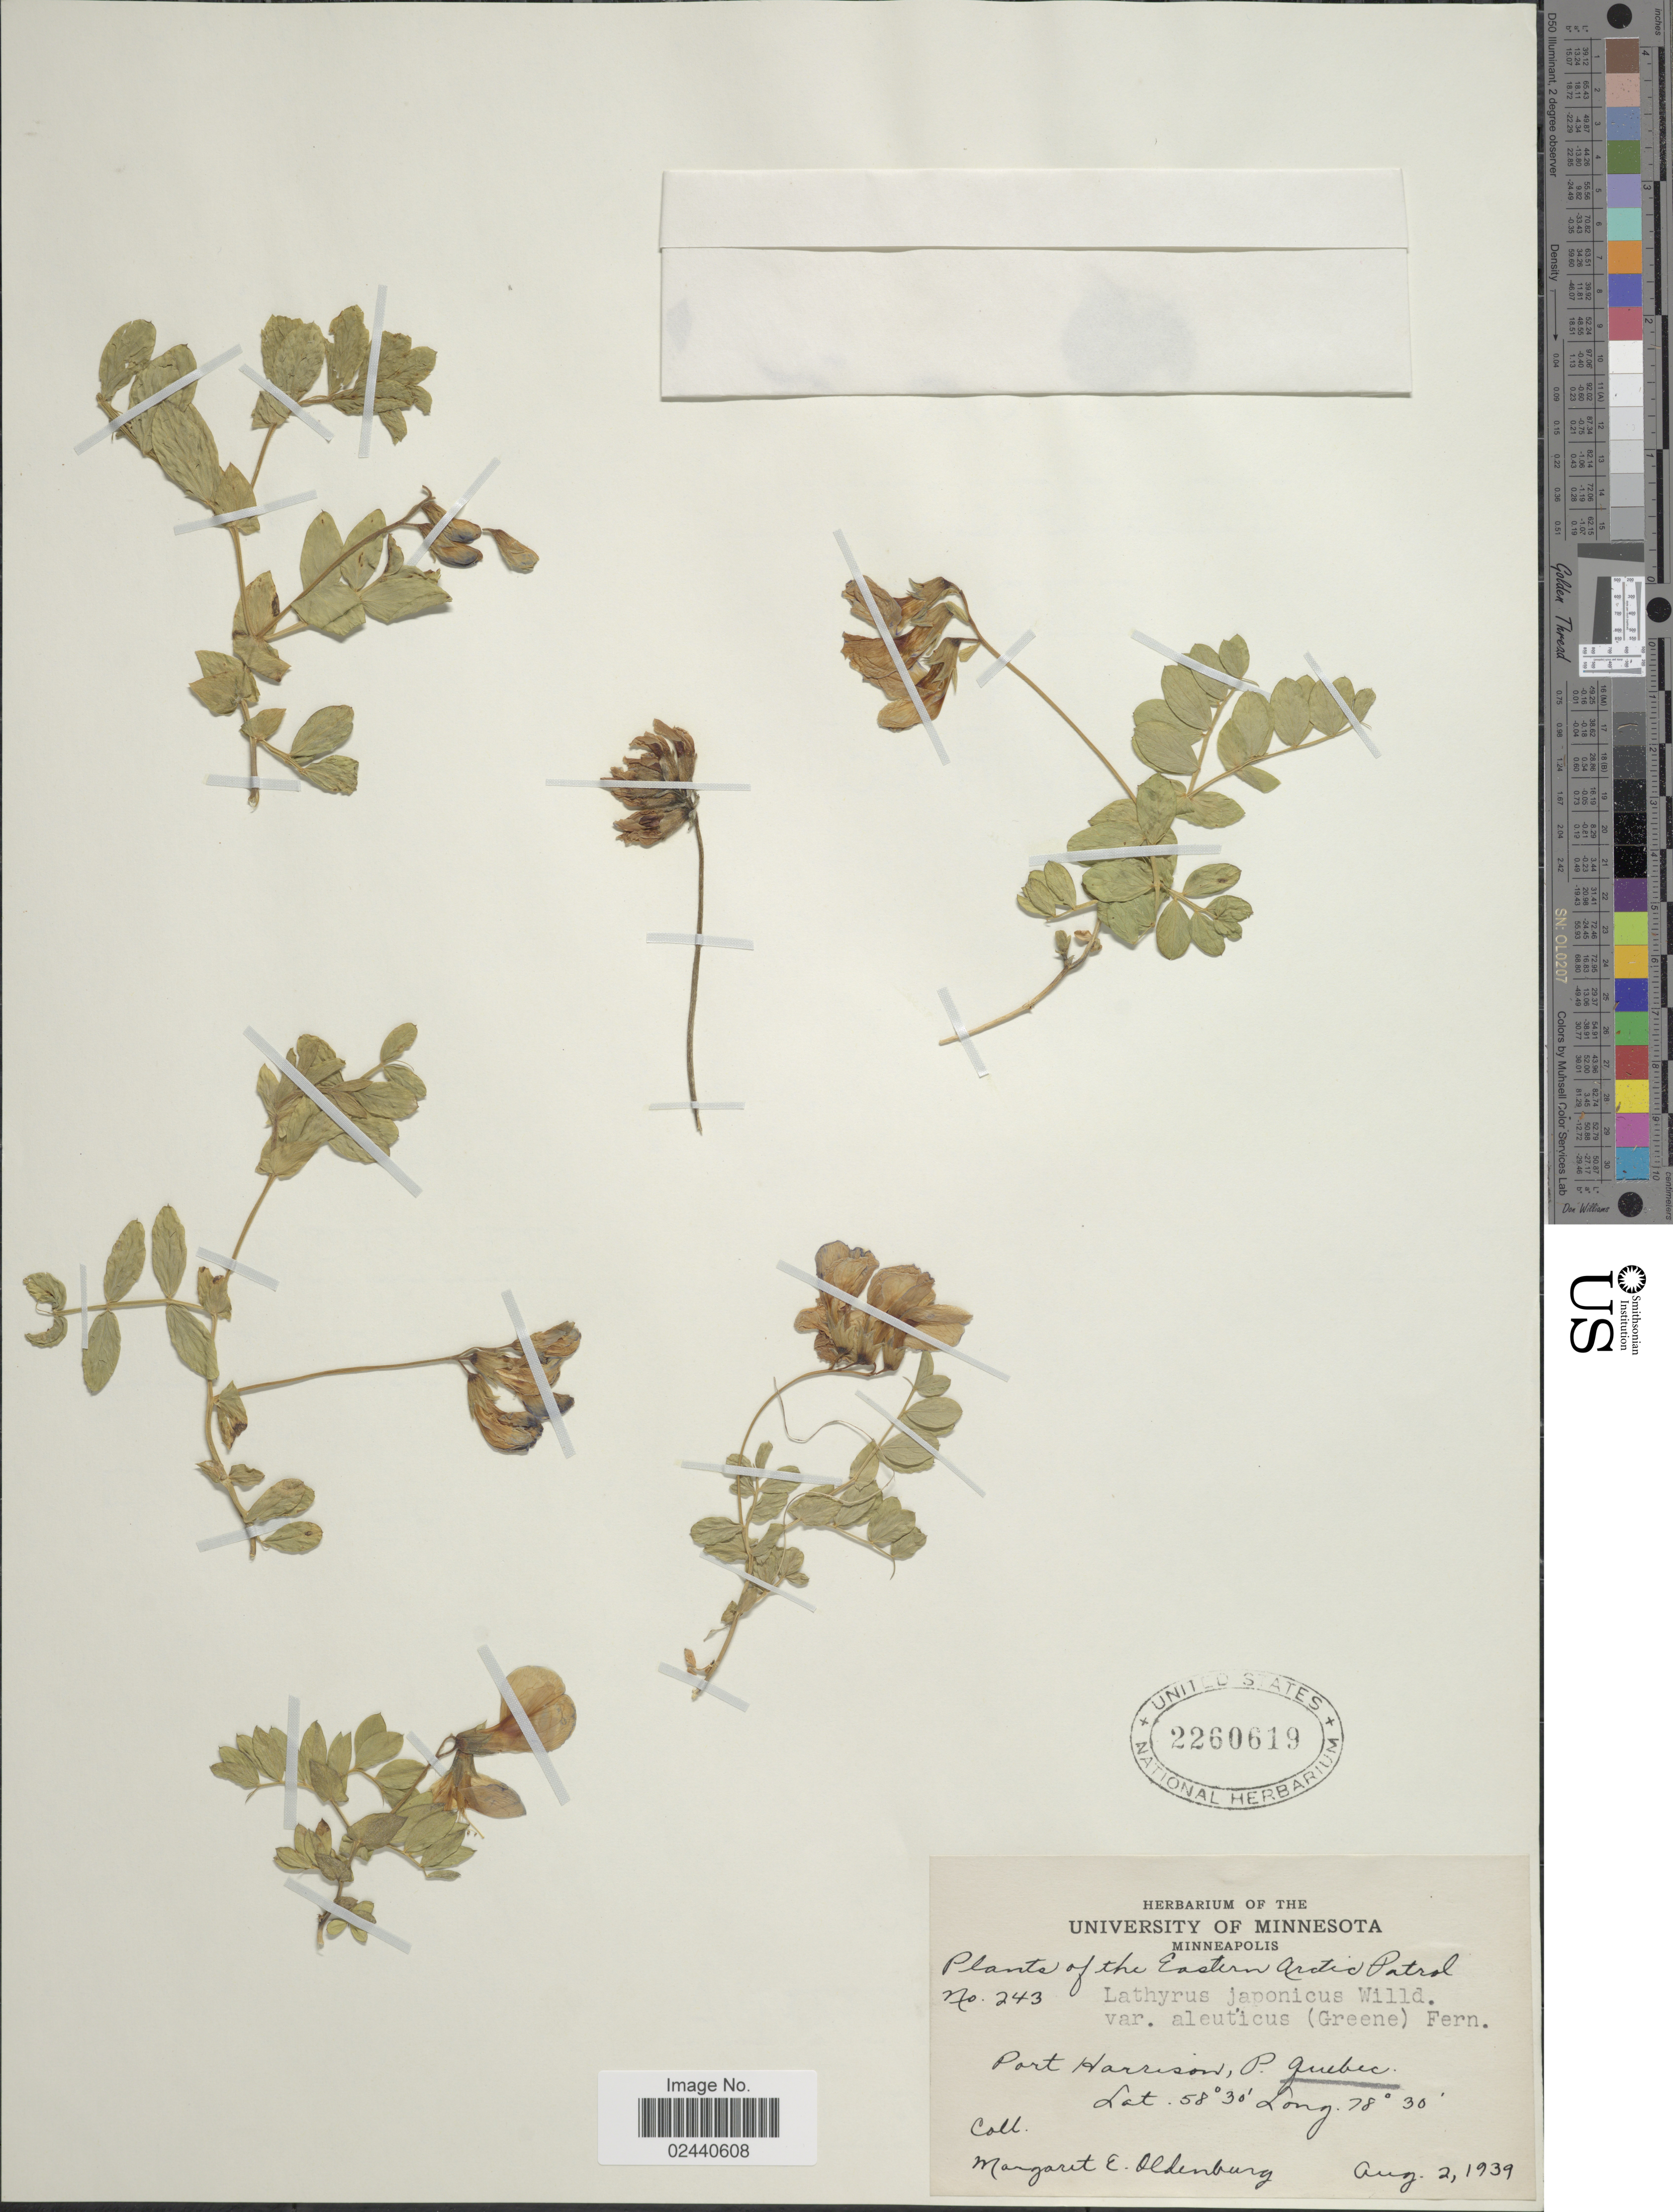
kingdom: Plantae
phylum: Tracheophyta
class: Magnoliopsida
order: Fabales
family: Fabaceae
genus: Lathyrus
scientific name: Lathyrus japonicus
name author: Willd.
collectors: M. Oldenburg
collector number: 243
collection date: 1939-08-02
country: Canada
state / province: Quebec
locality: Port Harrison, P. Quebec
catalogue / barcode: US 2260619